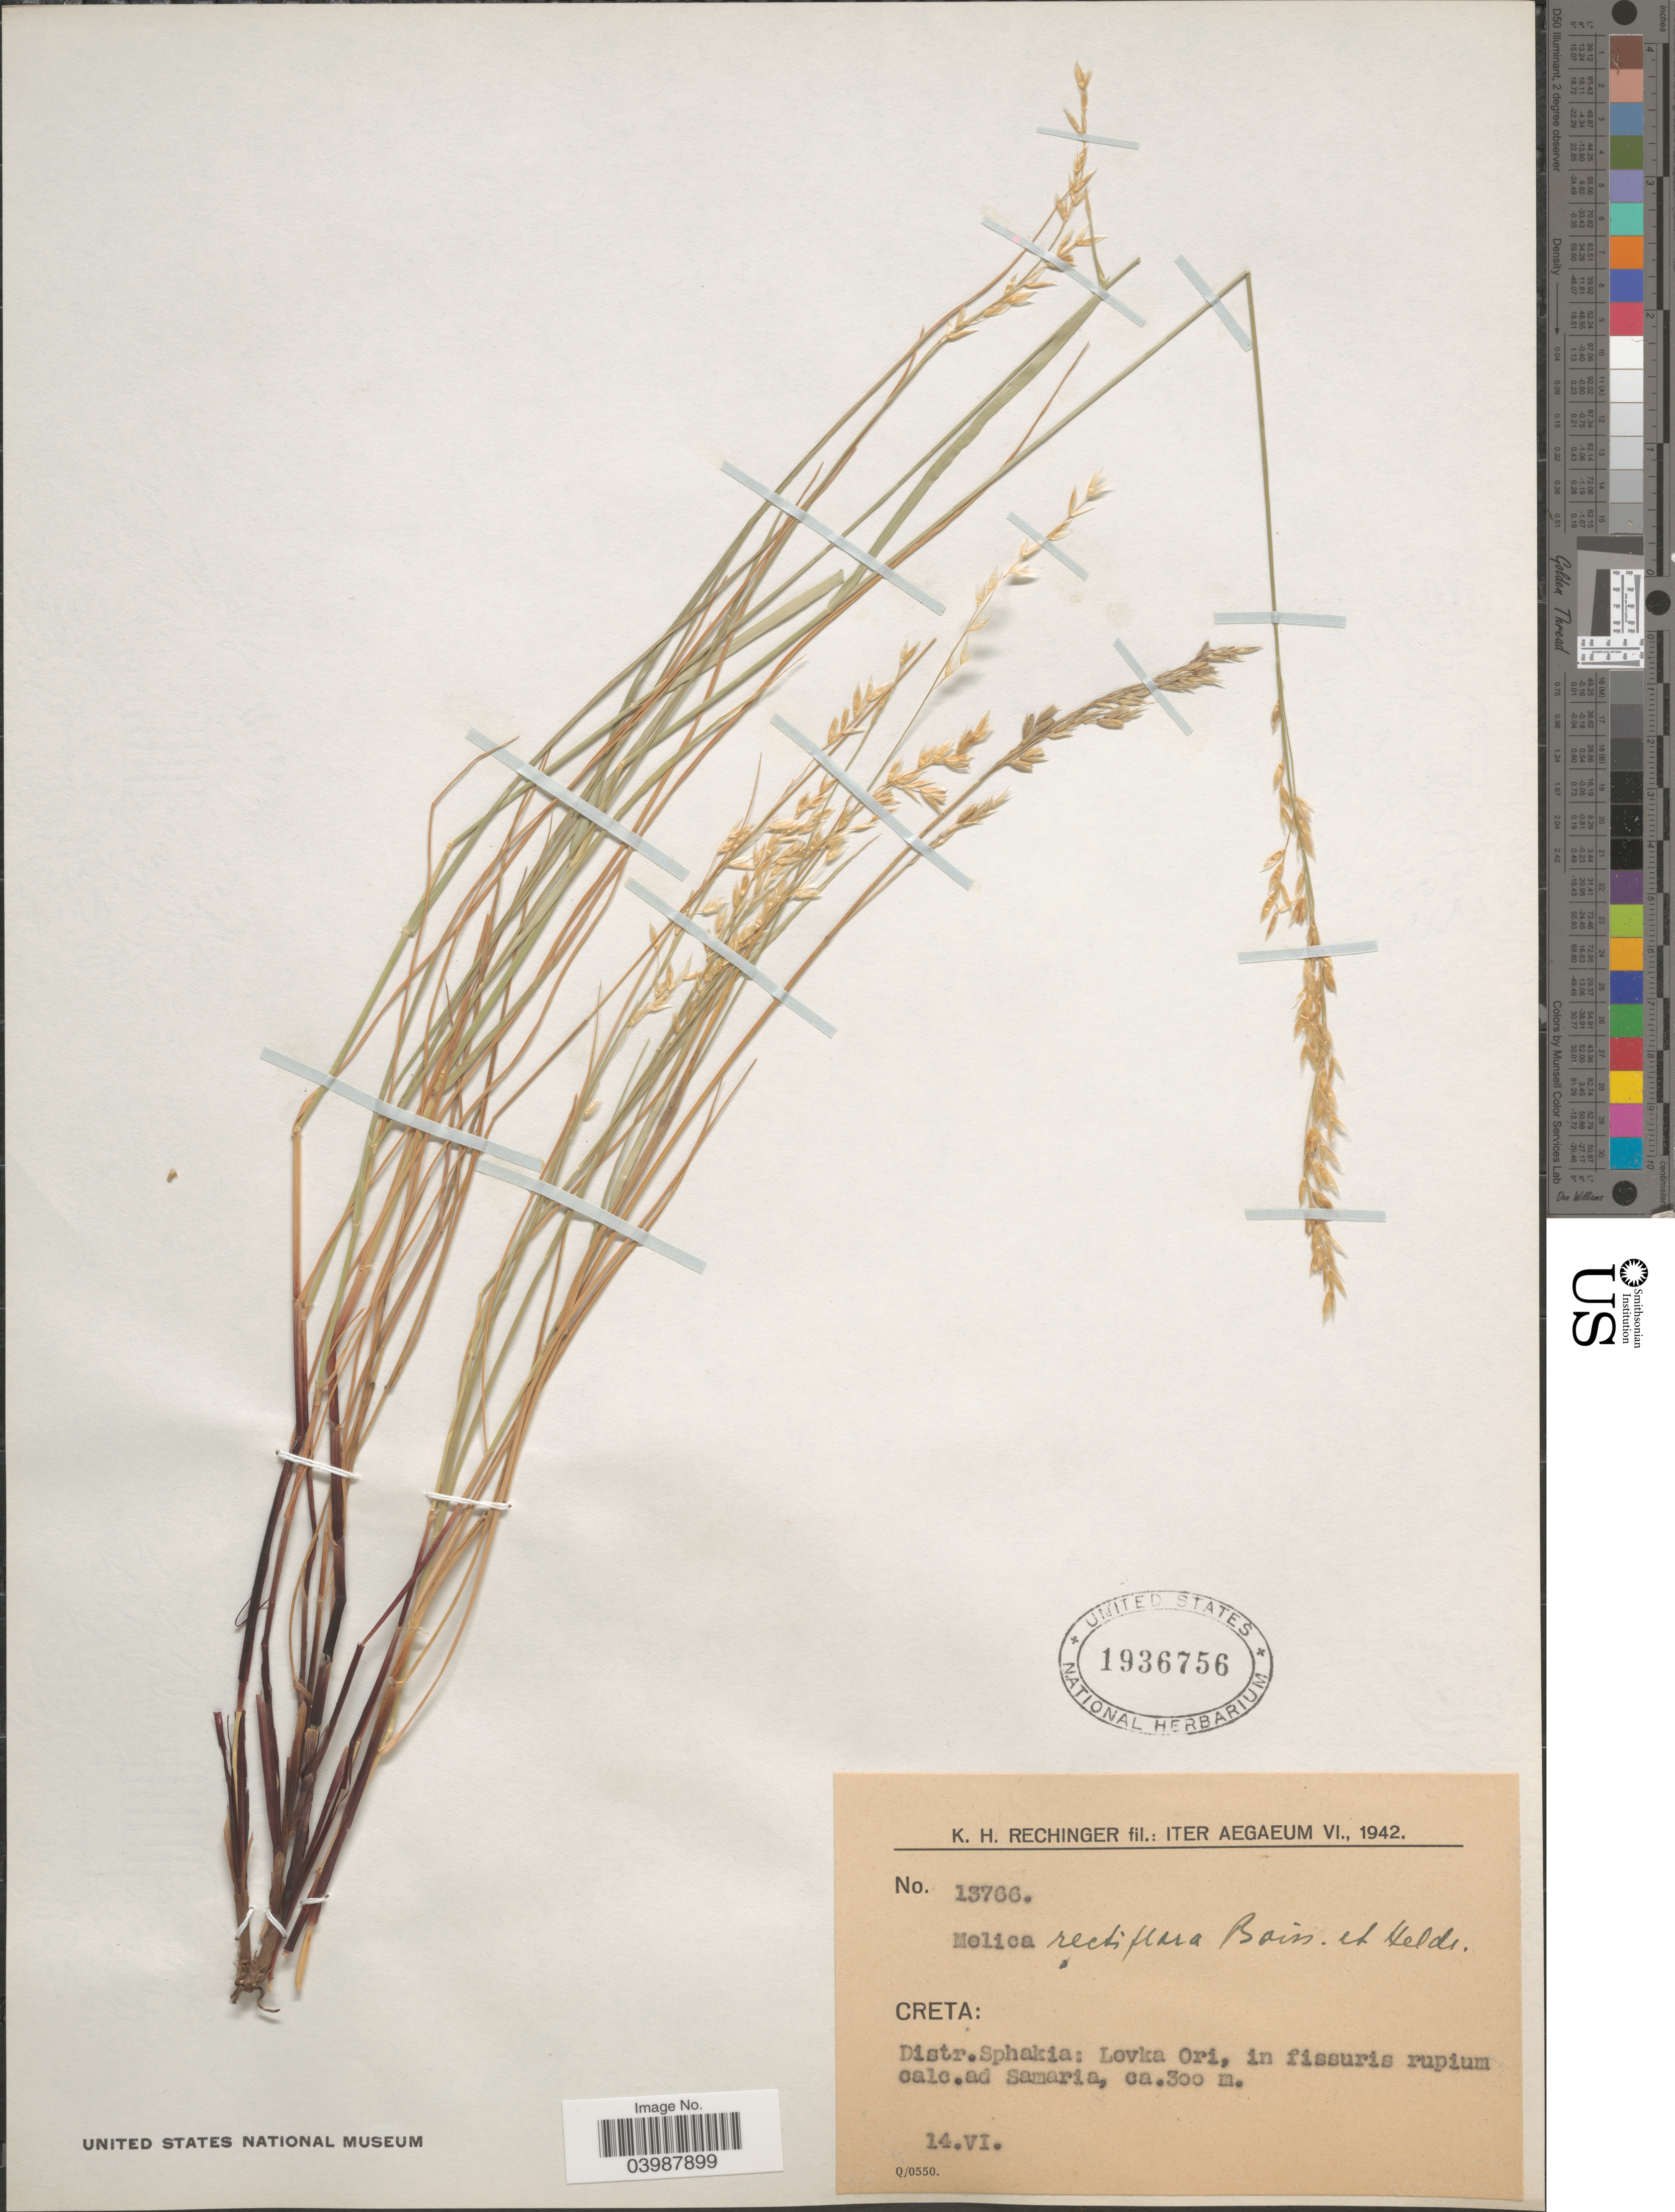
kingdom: Plantae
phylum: Tracheophyta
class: Liliopsida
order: Poales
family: Poaceae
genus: Melica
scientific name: Melica rectiflora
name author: Boiss. & Heldr.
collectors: K. H. Rechinger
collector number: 13766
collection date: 1942-06-14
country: Greece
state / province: Crete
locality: Creta: Distr. Sphakia: Lovka Ori, in fissuris rupium calc.ad Samaria.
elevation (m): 300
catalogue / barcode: US 1936756